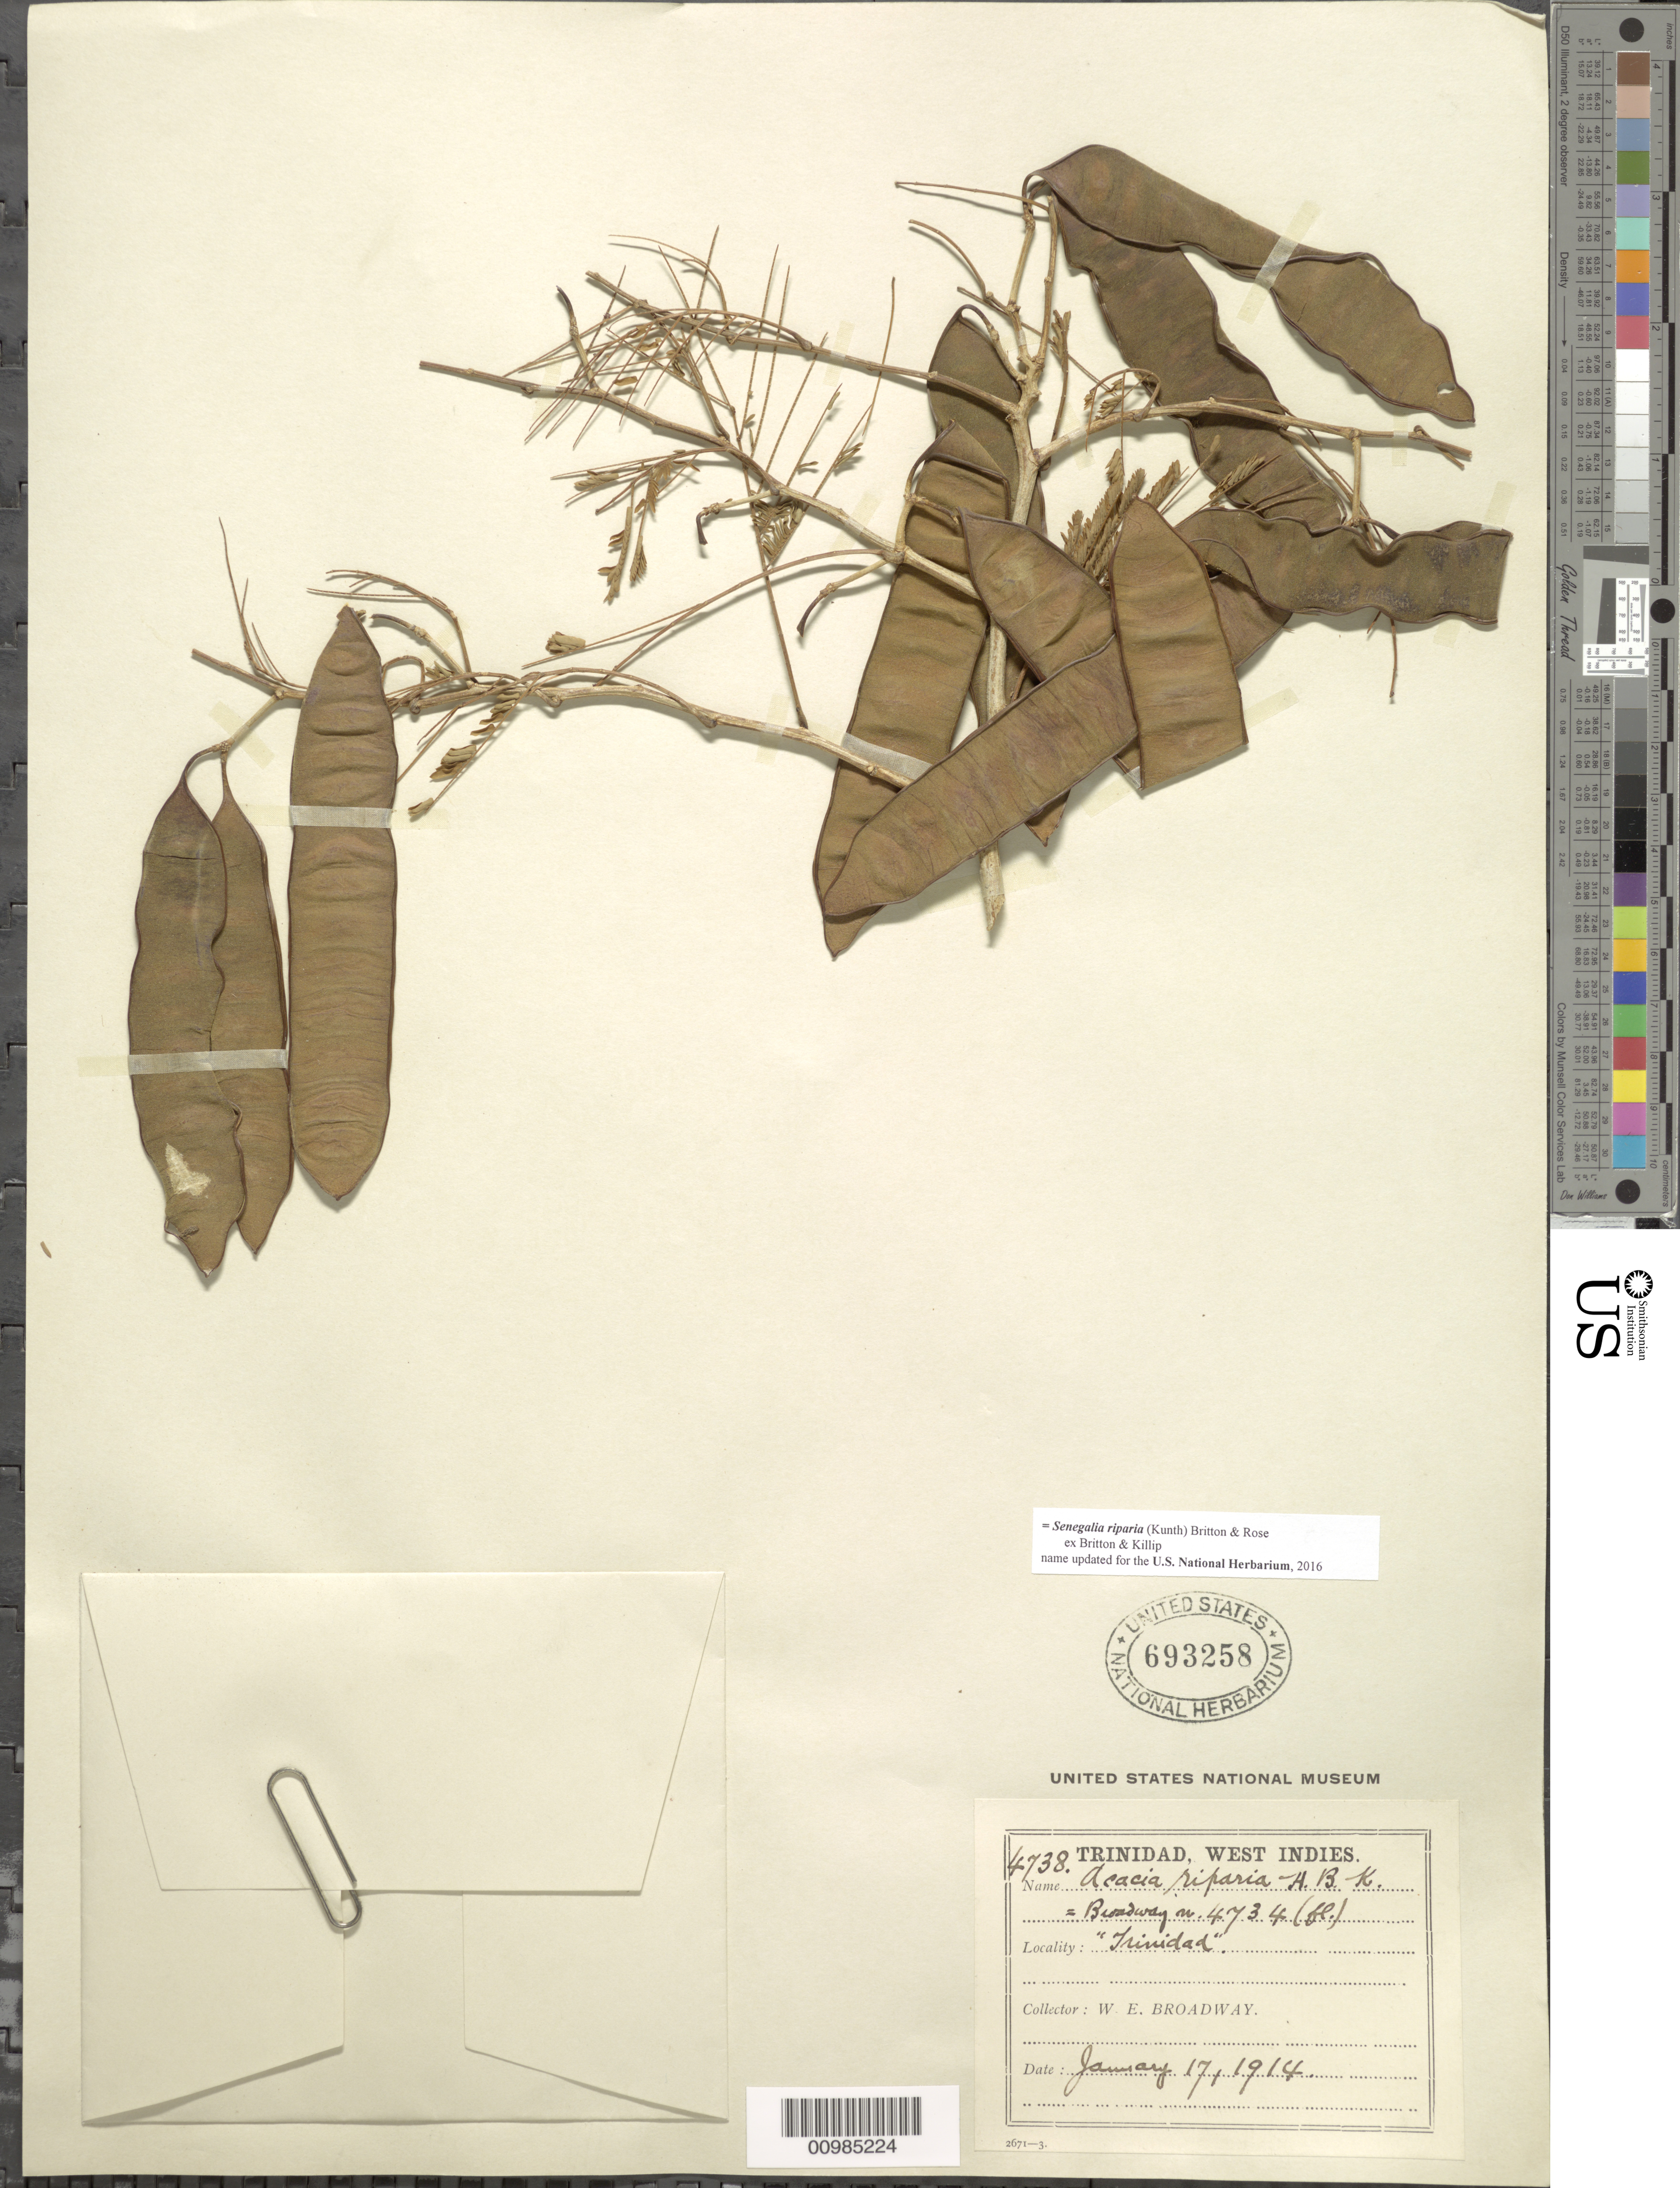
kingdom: Plantae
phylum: Tracheophyta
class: Magnoliopsida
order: Fabales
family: Fabaceae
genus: Senegalia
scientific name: Senegalia riparia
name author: (Kunth) Britton & Rose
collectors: W. E. Broadway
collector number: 4738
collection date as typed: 17 Jan 1914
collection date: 1914-01-17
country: Trinidad and Tobago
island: Trinidad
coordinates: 0 N, 0 E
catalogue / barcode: US 693258